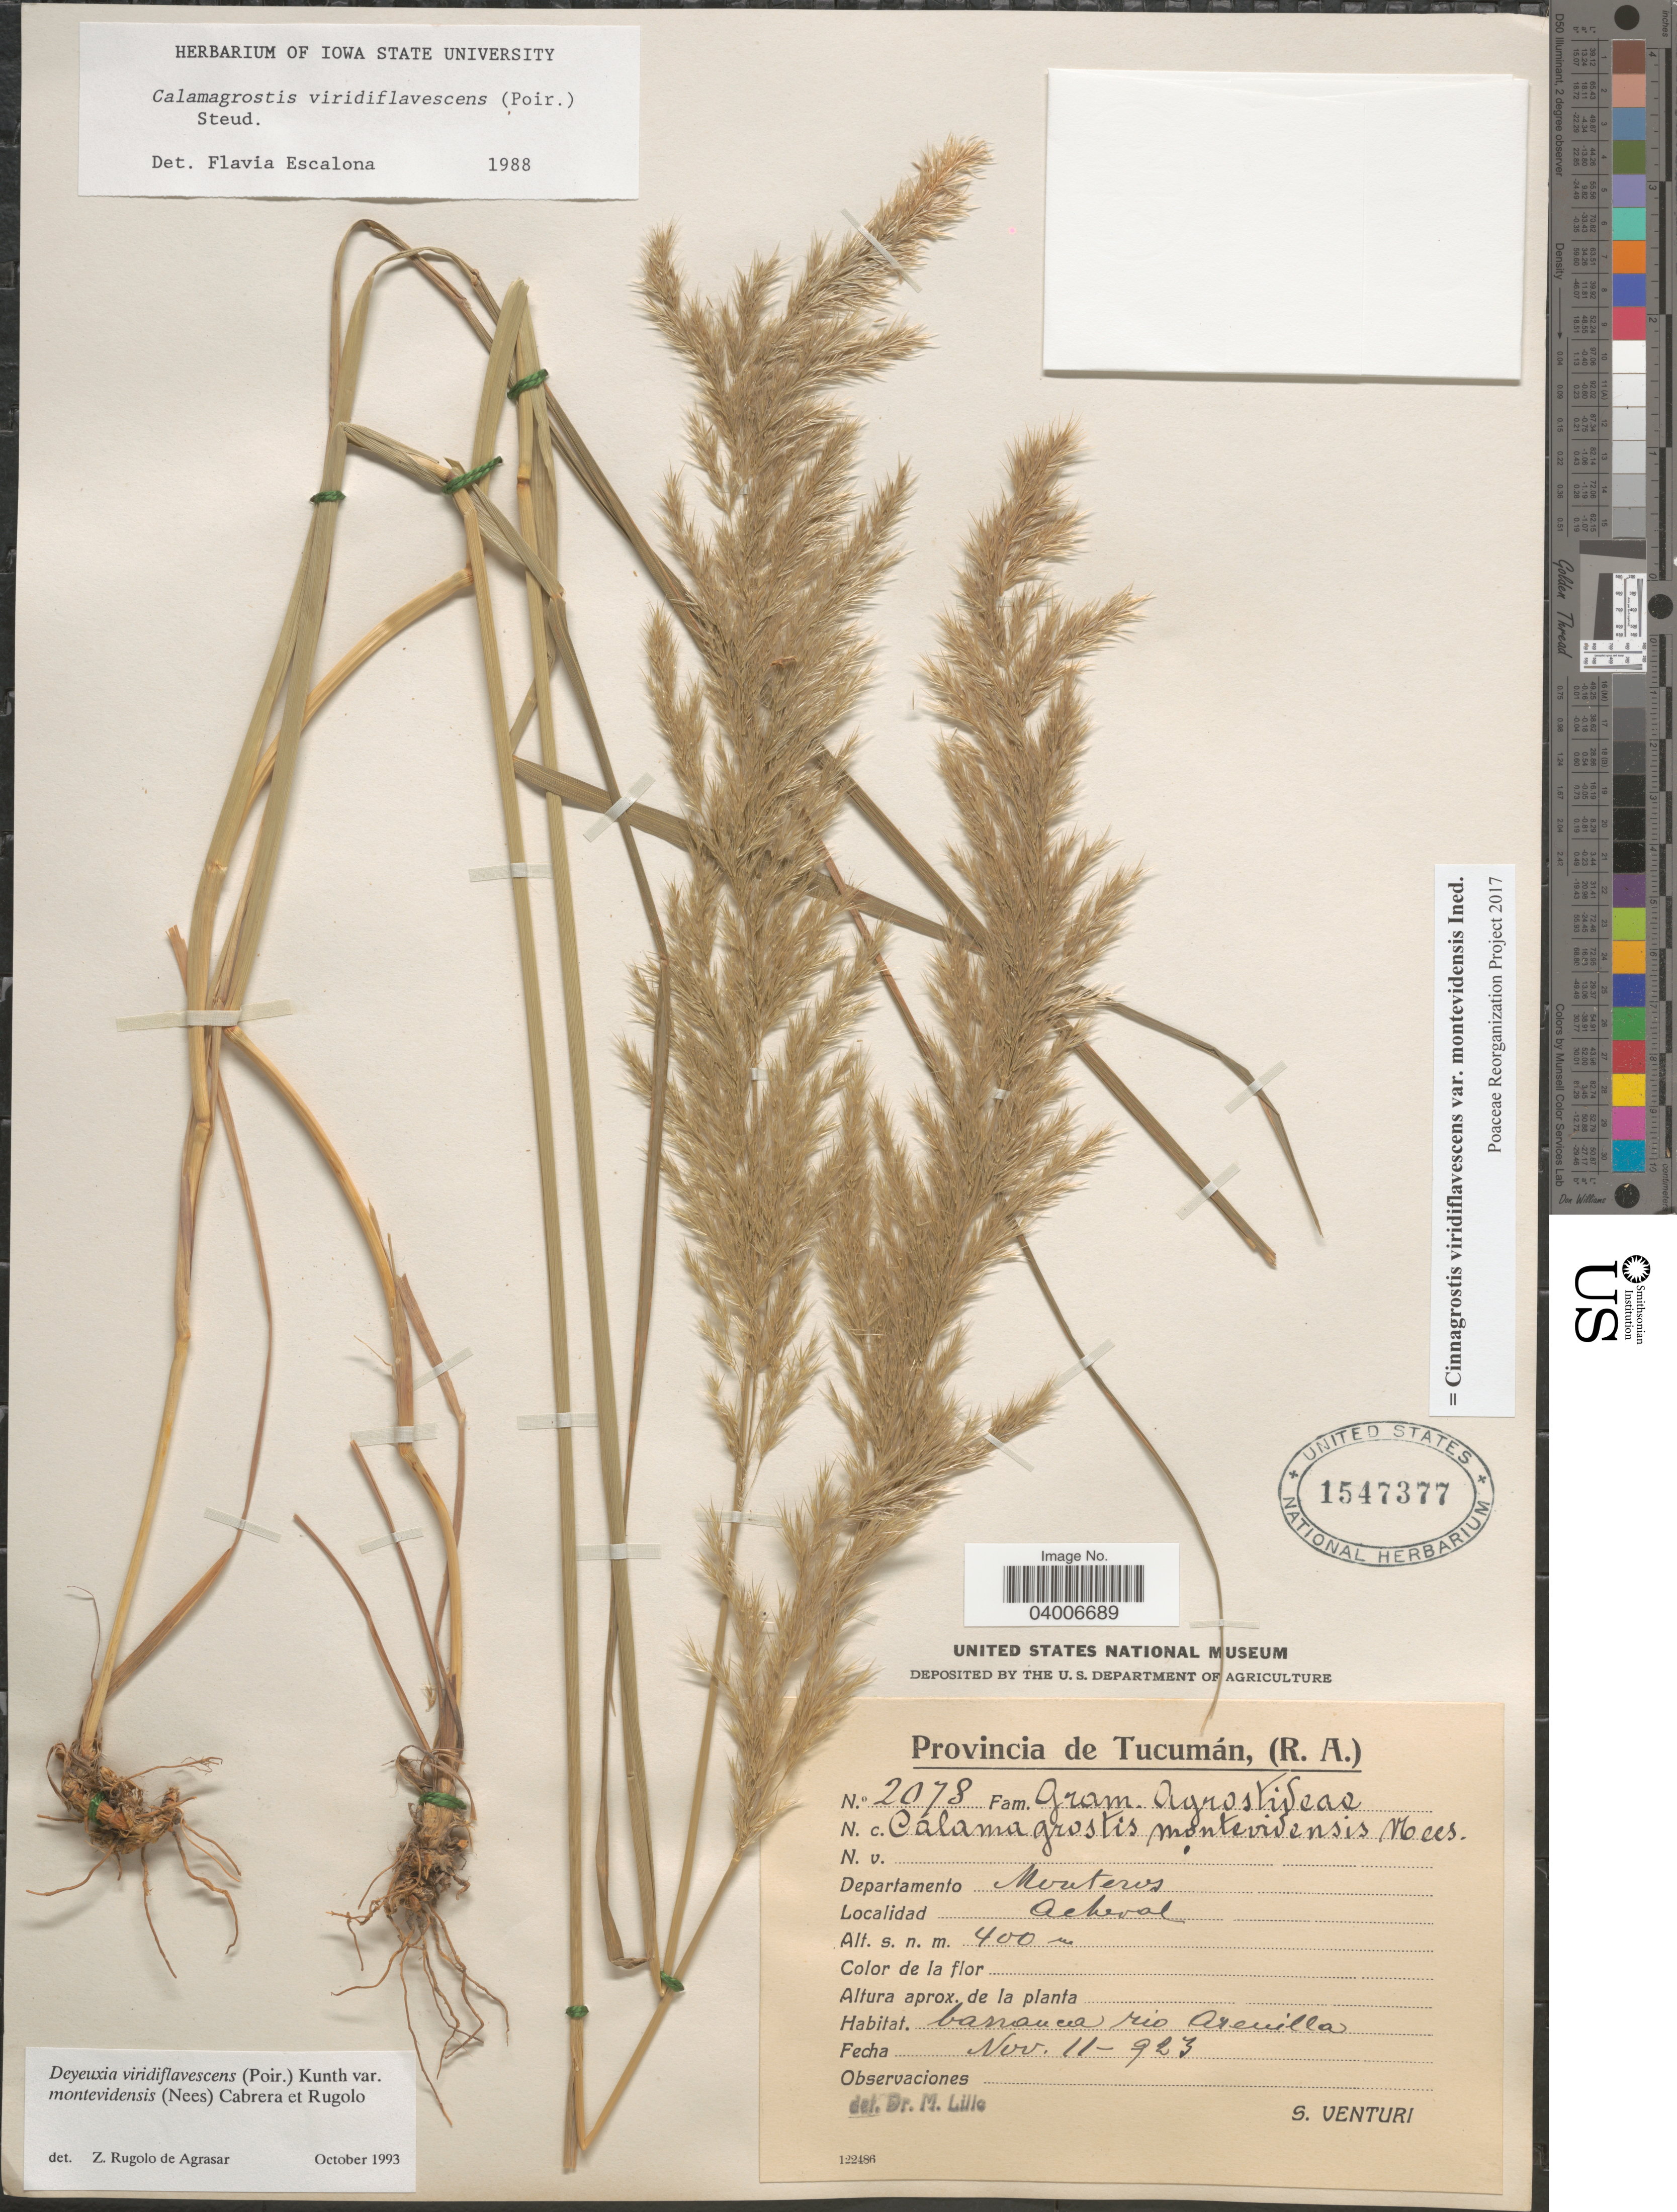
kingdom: Plantae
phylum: Tracheophyta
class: Liliopsida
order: Poales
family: Poaceae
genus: Cinnagrostis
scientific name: Cinnagrostis viridiflavescens var. montevidensis ined.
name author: (Nees) P.M. Peterson et al.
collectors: S. Venturi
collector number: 2078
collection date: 1923-11-11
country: Argentina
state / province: Tucuman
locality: Departamento Monteros. Acheral. Barranca rio Arenilla.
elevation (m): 400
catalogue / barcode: US 1547377